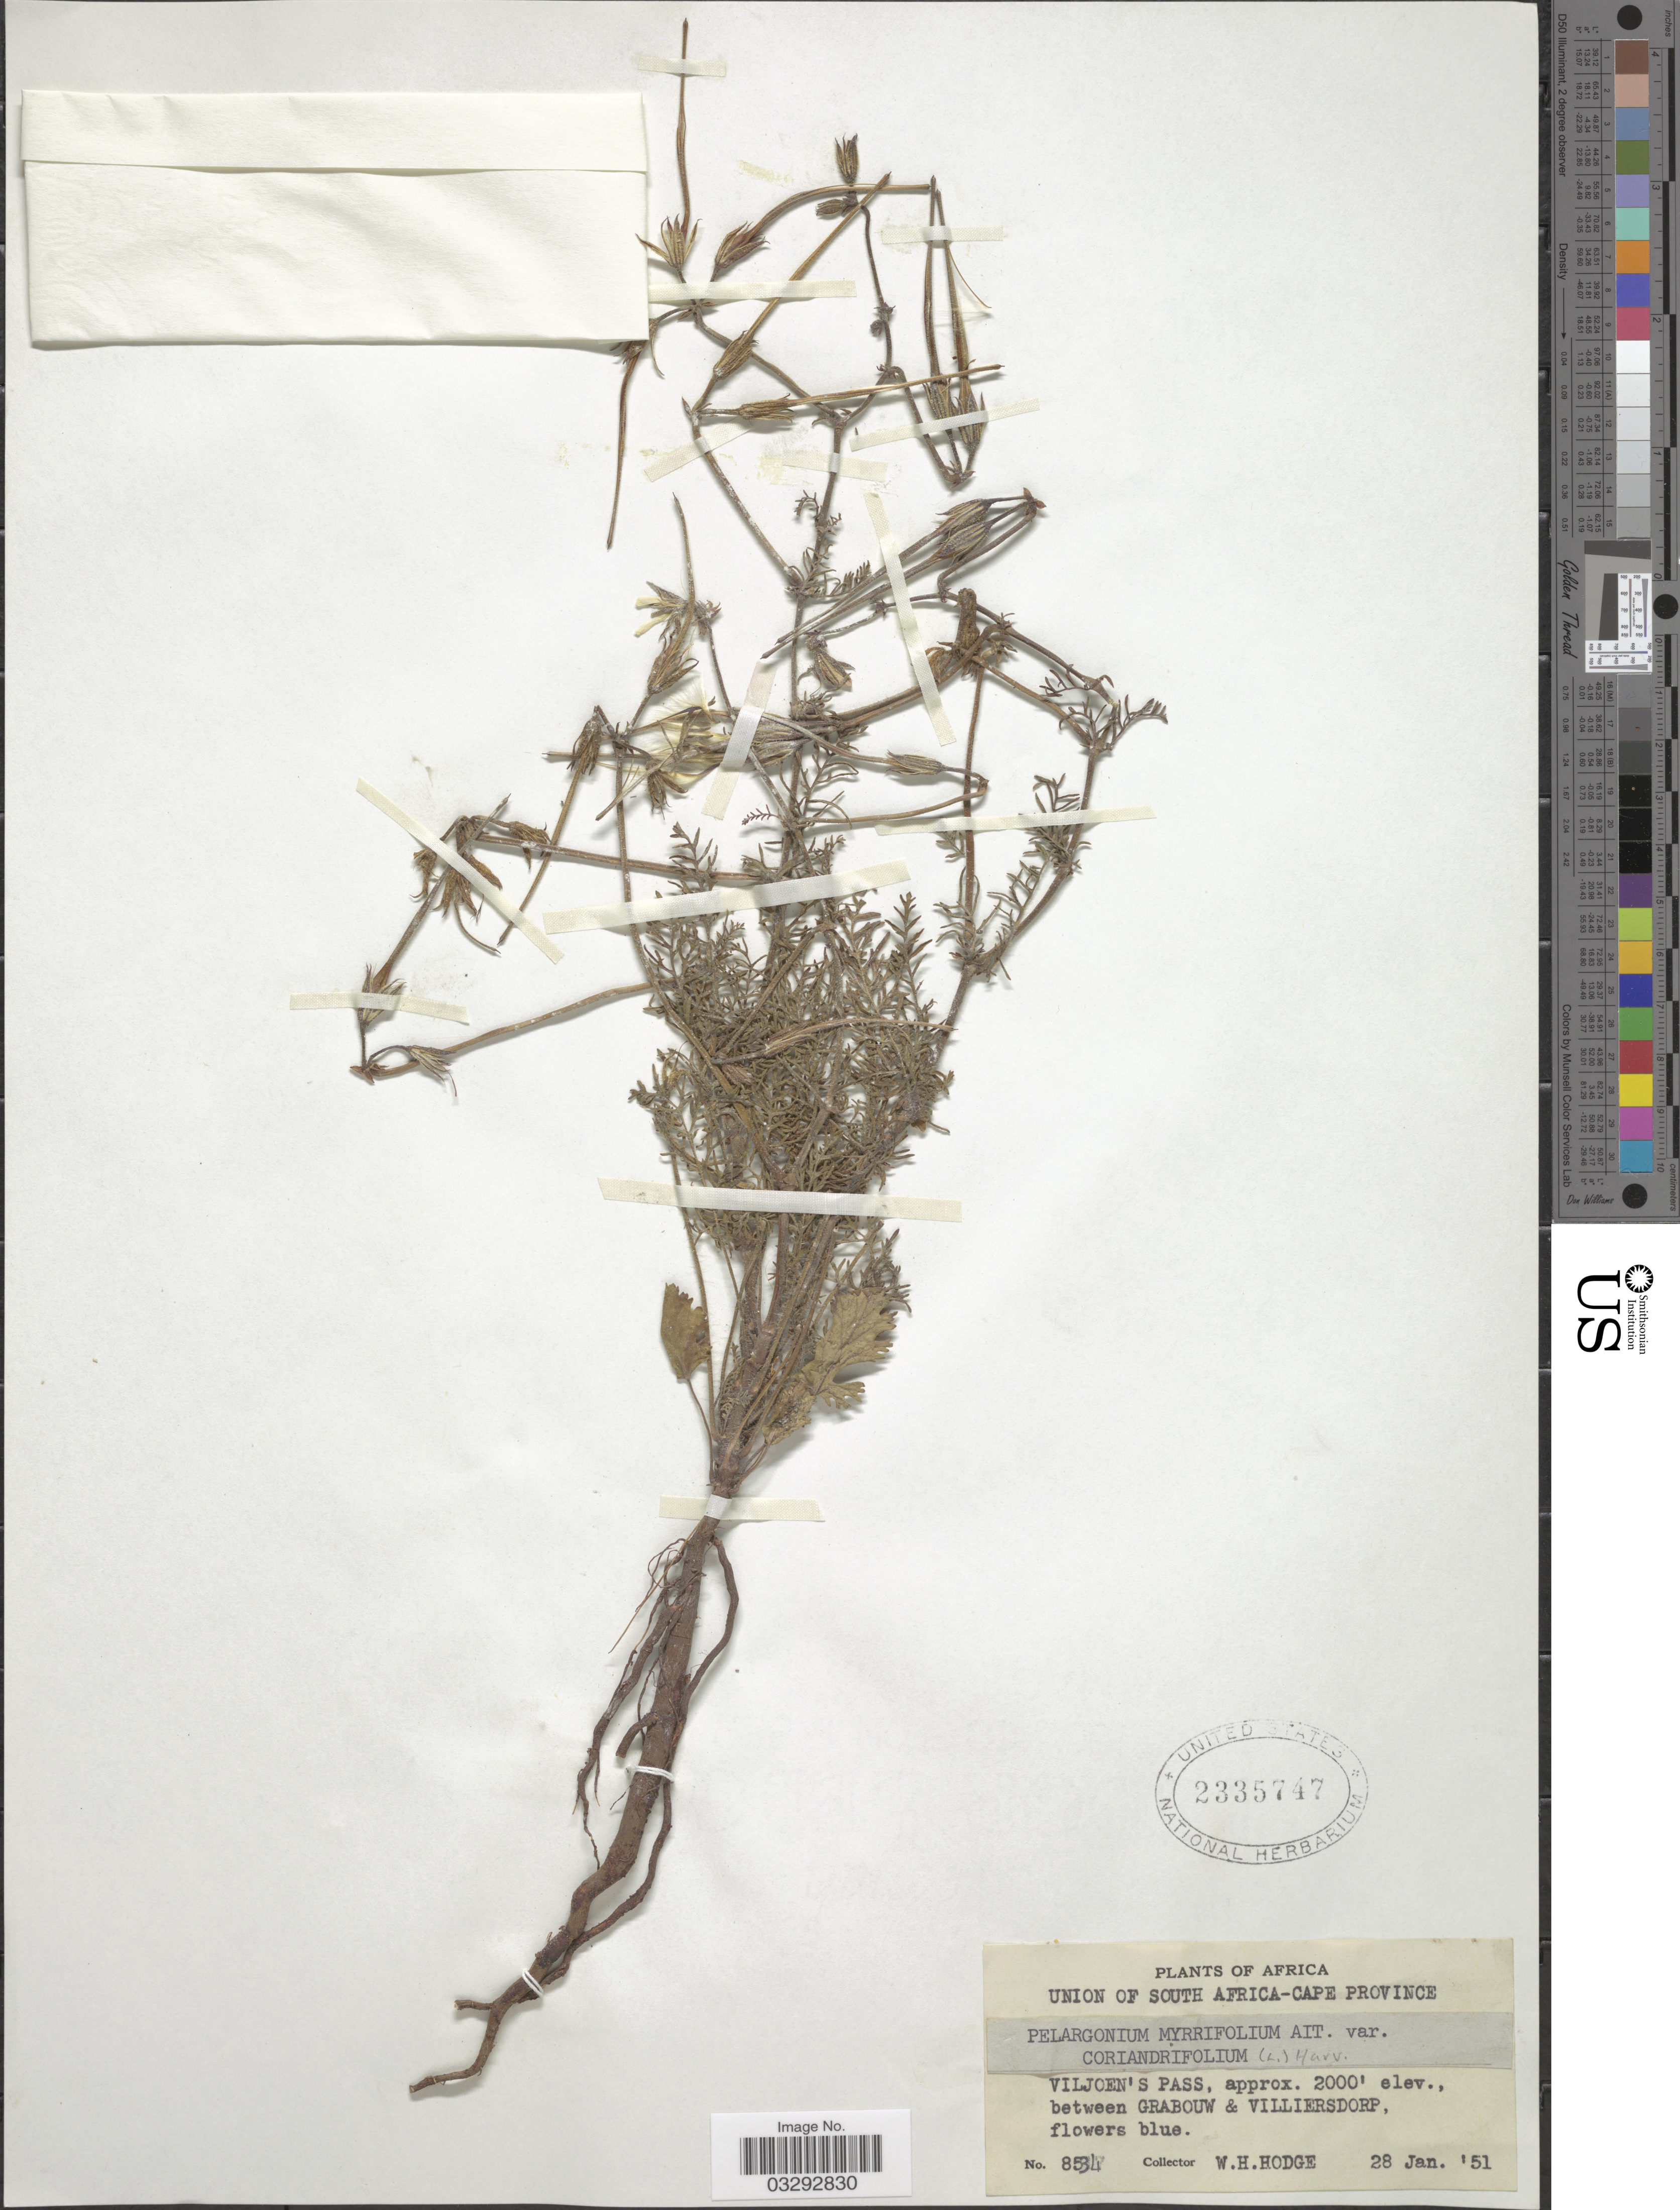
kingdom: Plantae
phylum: Tracheophyta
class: Magnoliopsida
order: Geraniales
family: Geraniaceae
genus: Pelargonium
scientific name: Pelargonium myrrhifolium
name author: L'Hér.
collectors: W. Hodge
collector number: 8534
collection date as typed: Transcribed d/m/y: 28/1/51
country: South Africa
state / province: Western Cape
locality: Viljoen's Pass, between Grabouw & Villiersdorp.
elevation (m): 610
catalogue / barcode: US 2335747